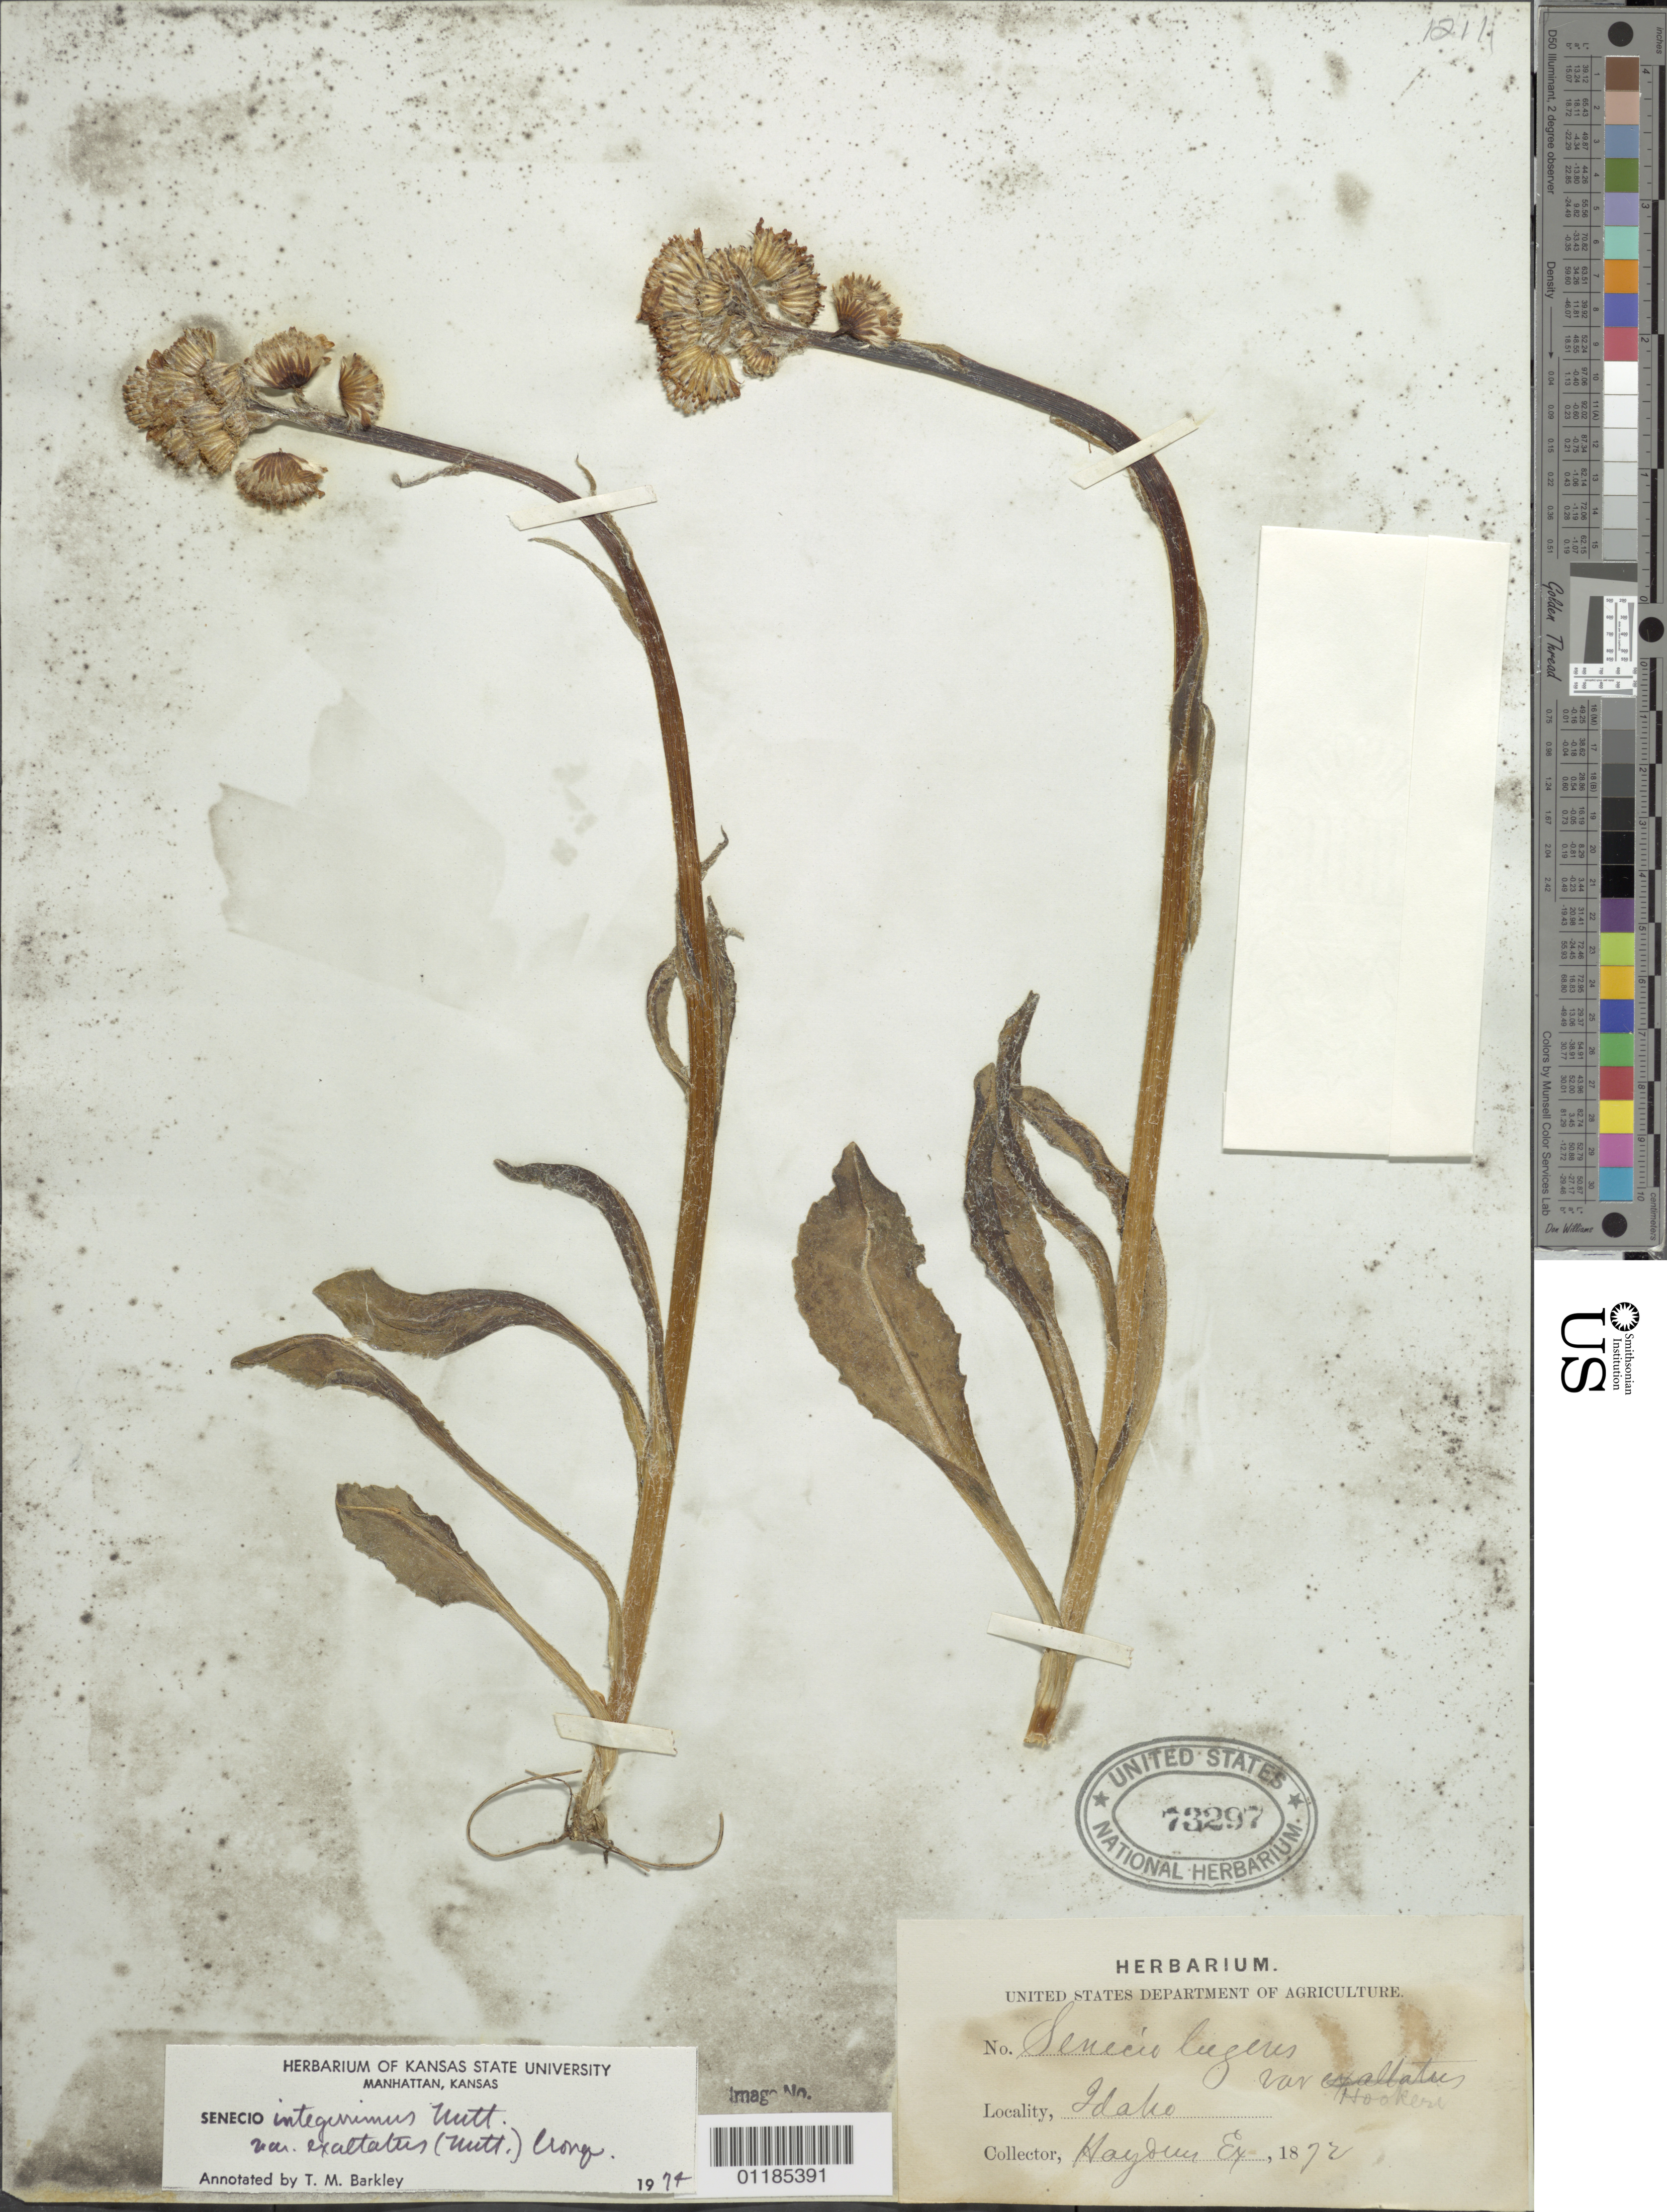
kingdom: Plantae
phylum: Tracheophyta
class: Magnoliopsida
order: Asterales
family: Asteraceae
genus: Senecio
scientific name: Senecio integerrimus var. exaltatus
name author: (Nutt.) Cronq.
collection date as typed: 1872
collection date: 1872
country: United States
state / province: Idaho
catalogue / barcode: US 73297